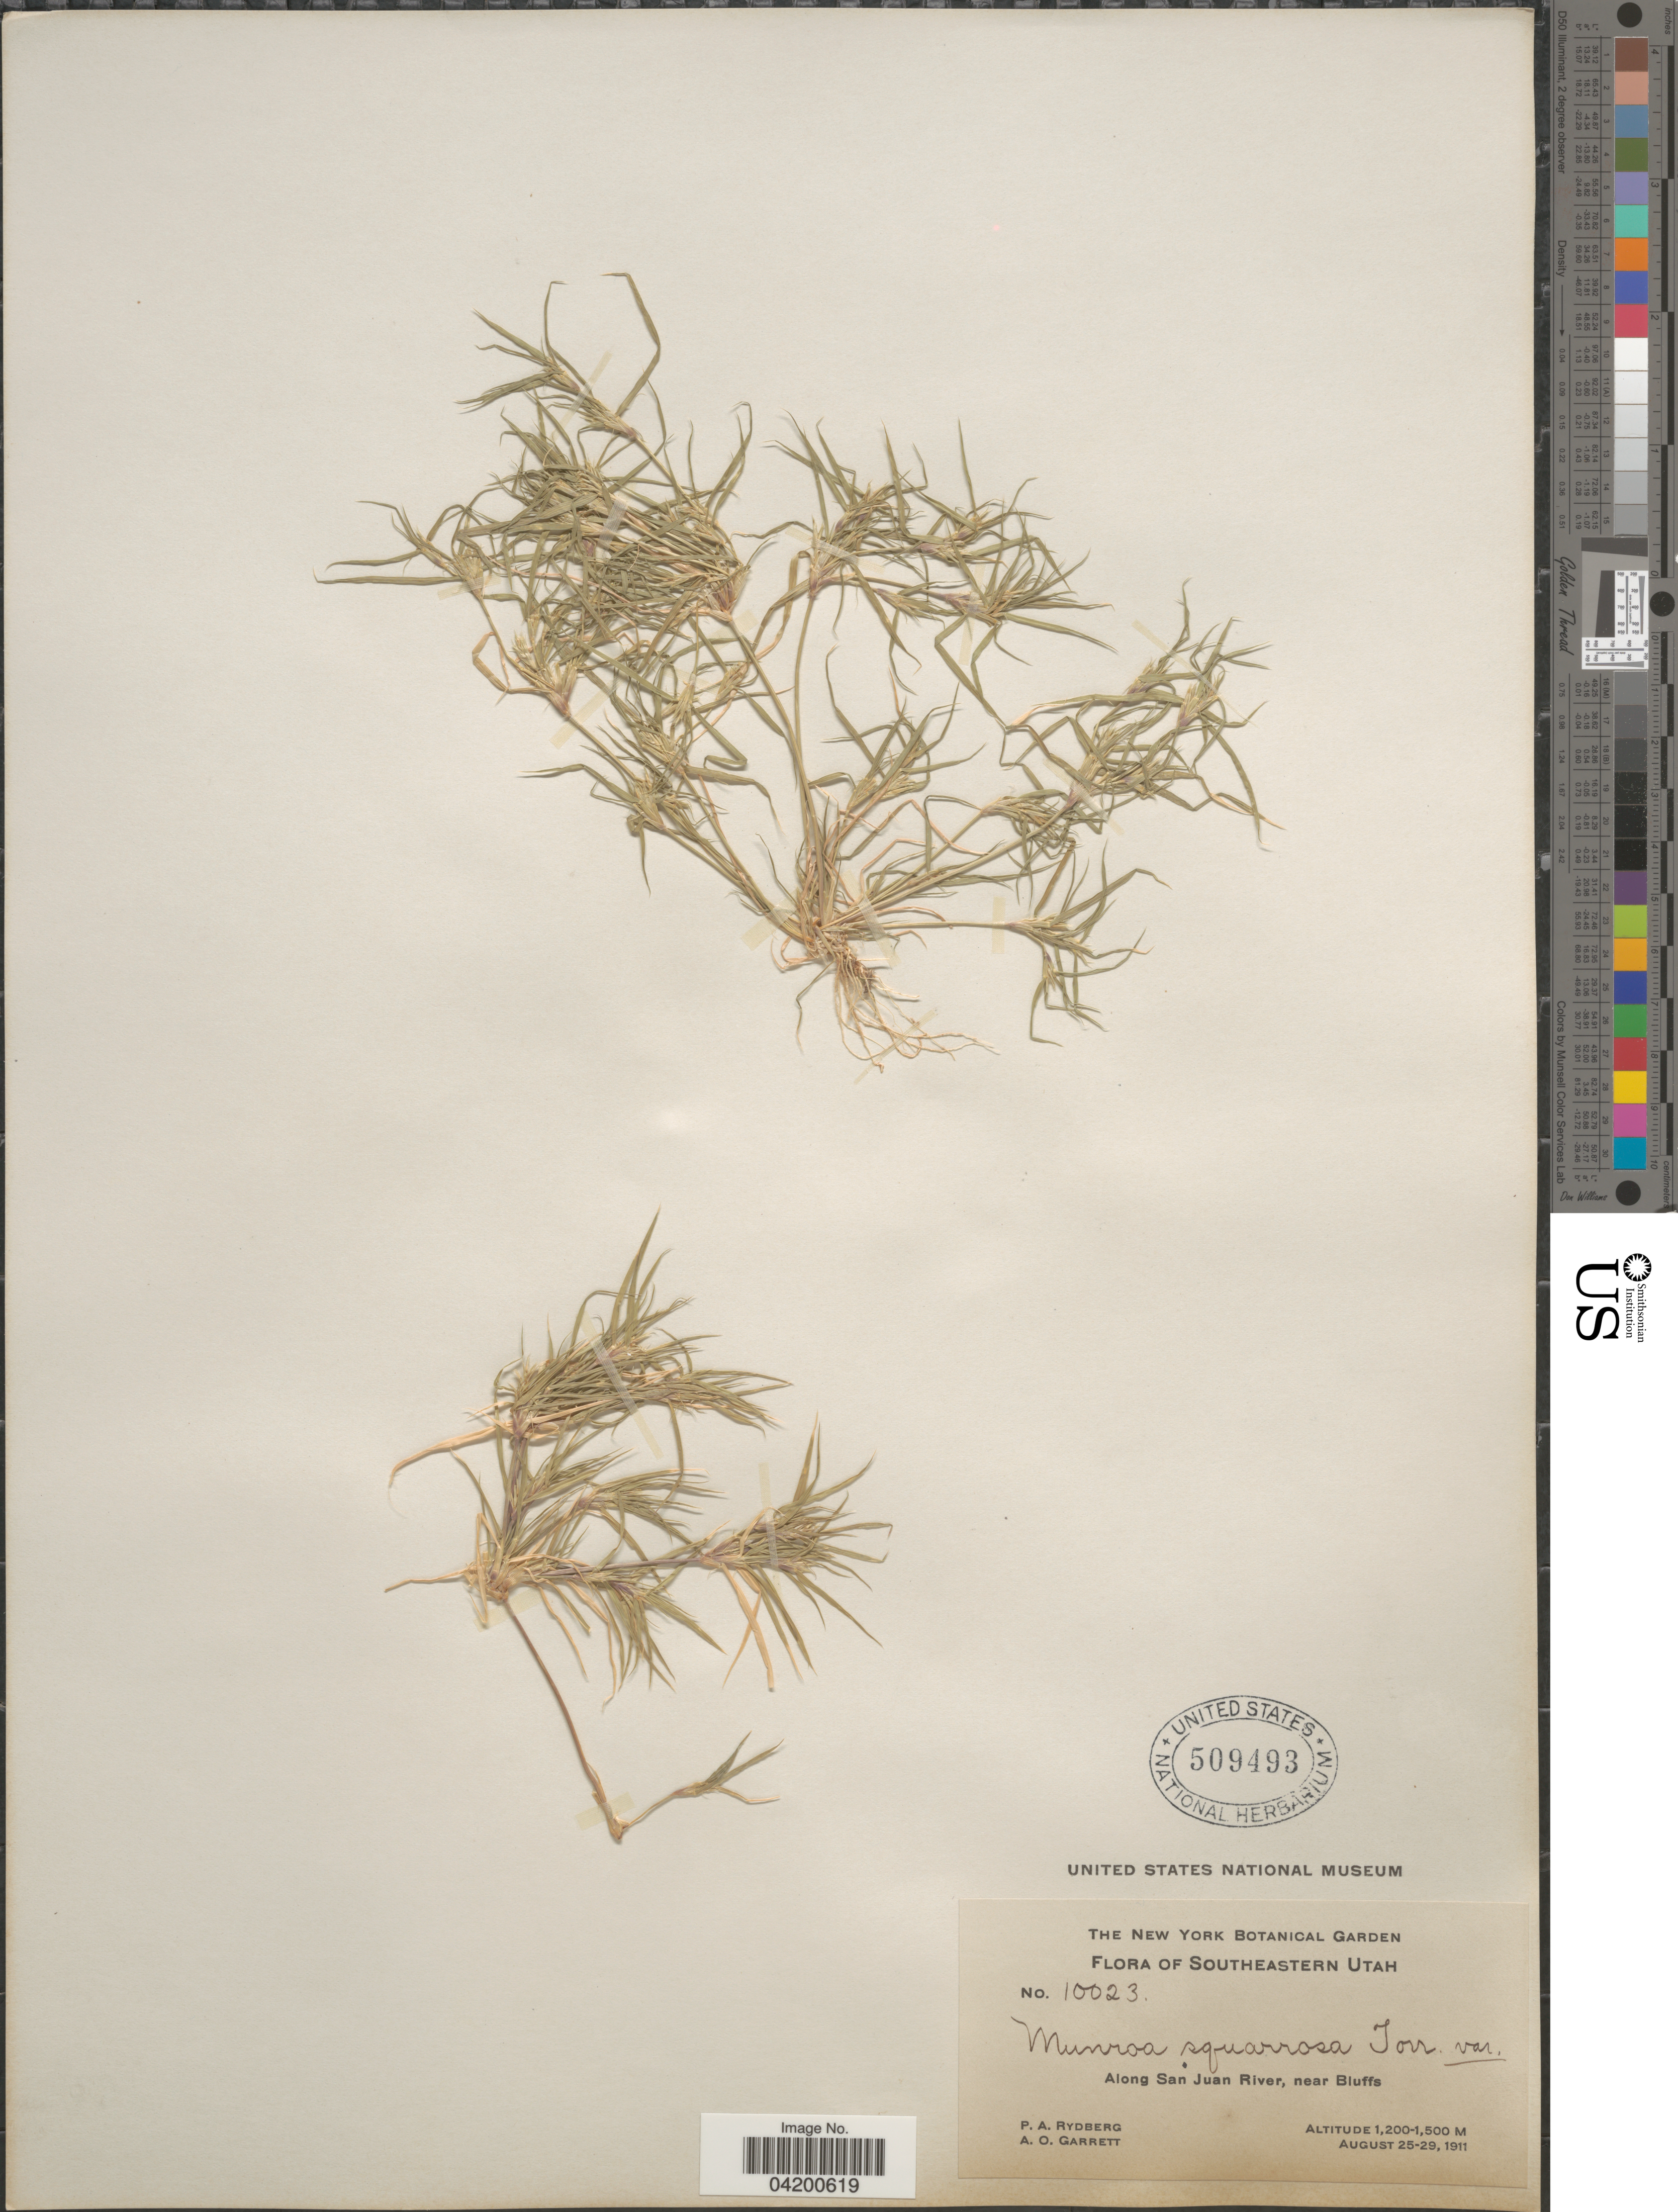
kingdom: Plantae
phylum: Tracheophyta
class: Liliopsida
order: Poales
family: Poaceae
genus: Munroa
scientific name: Munroa squarrosa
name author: (Nutt.) Torr.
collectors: P. A. Rydberg & A. O. Garrett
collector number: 10023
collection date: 1911-08-25/1911-08-29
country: United States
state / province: Utah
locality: Southeastern Utah. Along San Juan River, near Bluffs.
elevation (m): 1200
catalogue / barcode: US 509493